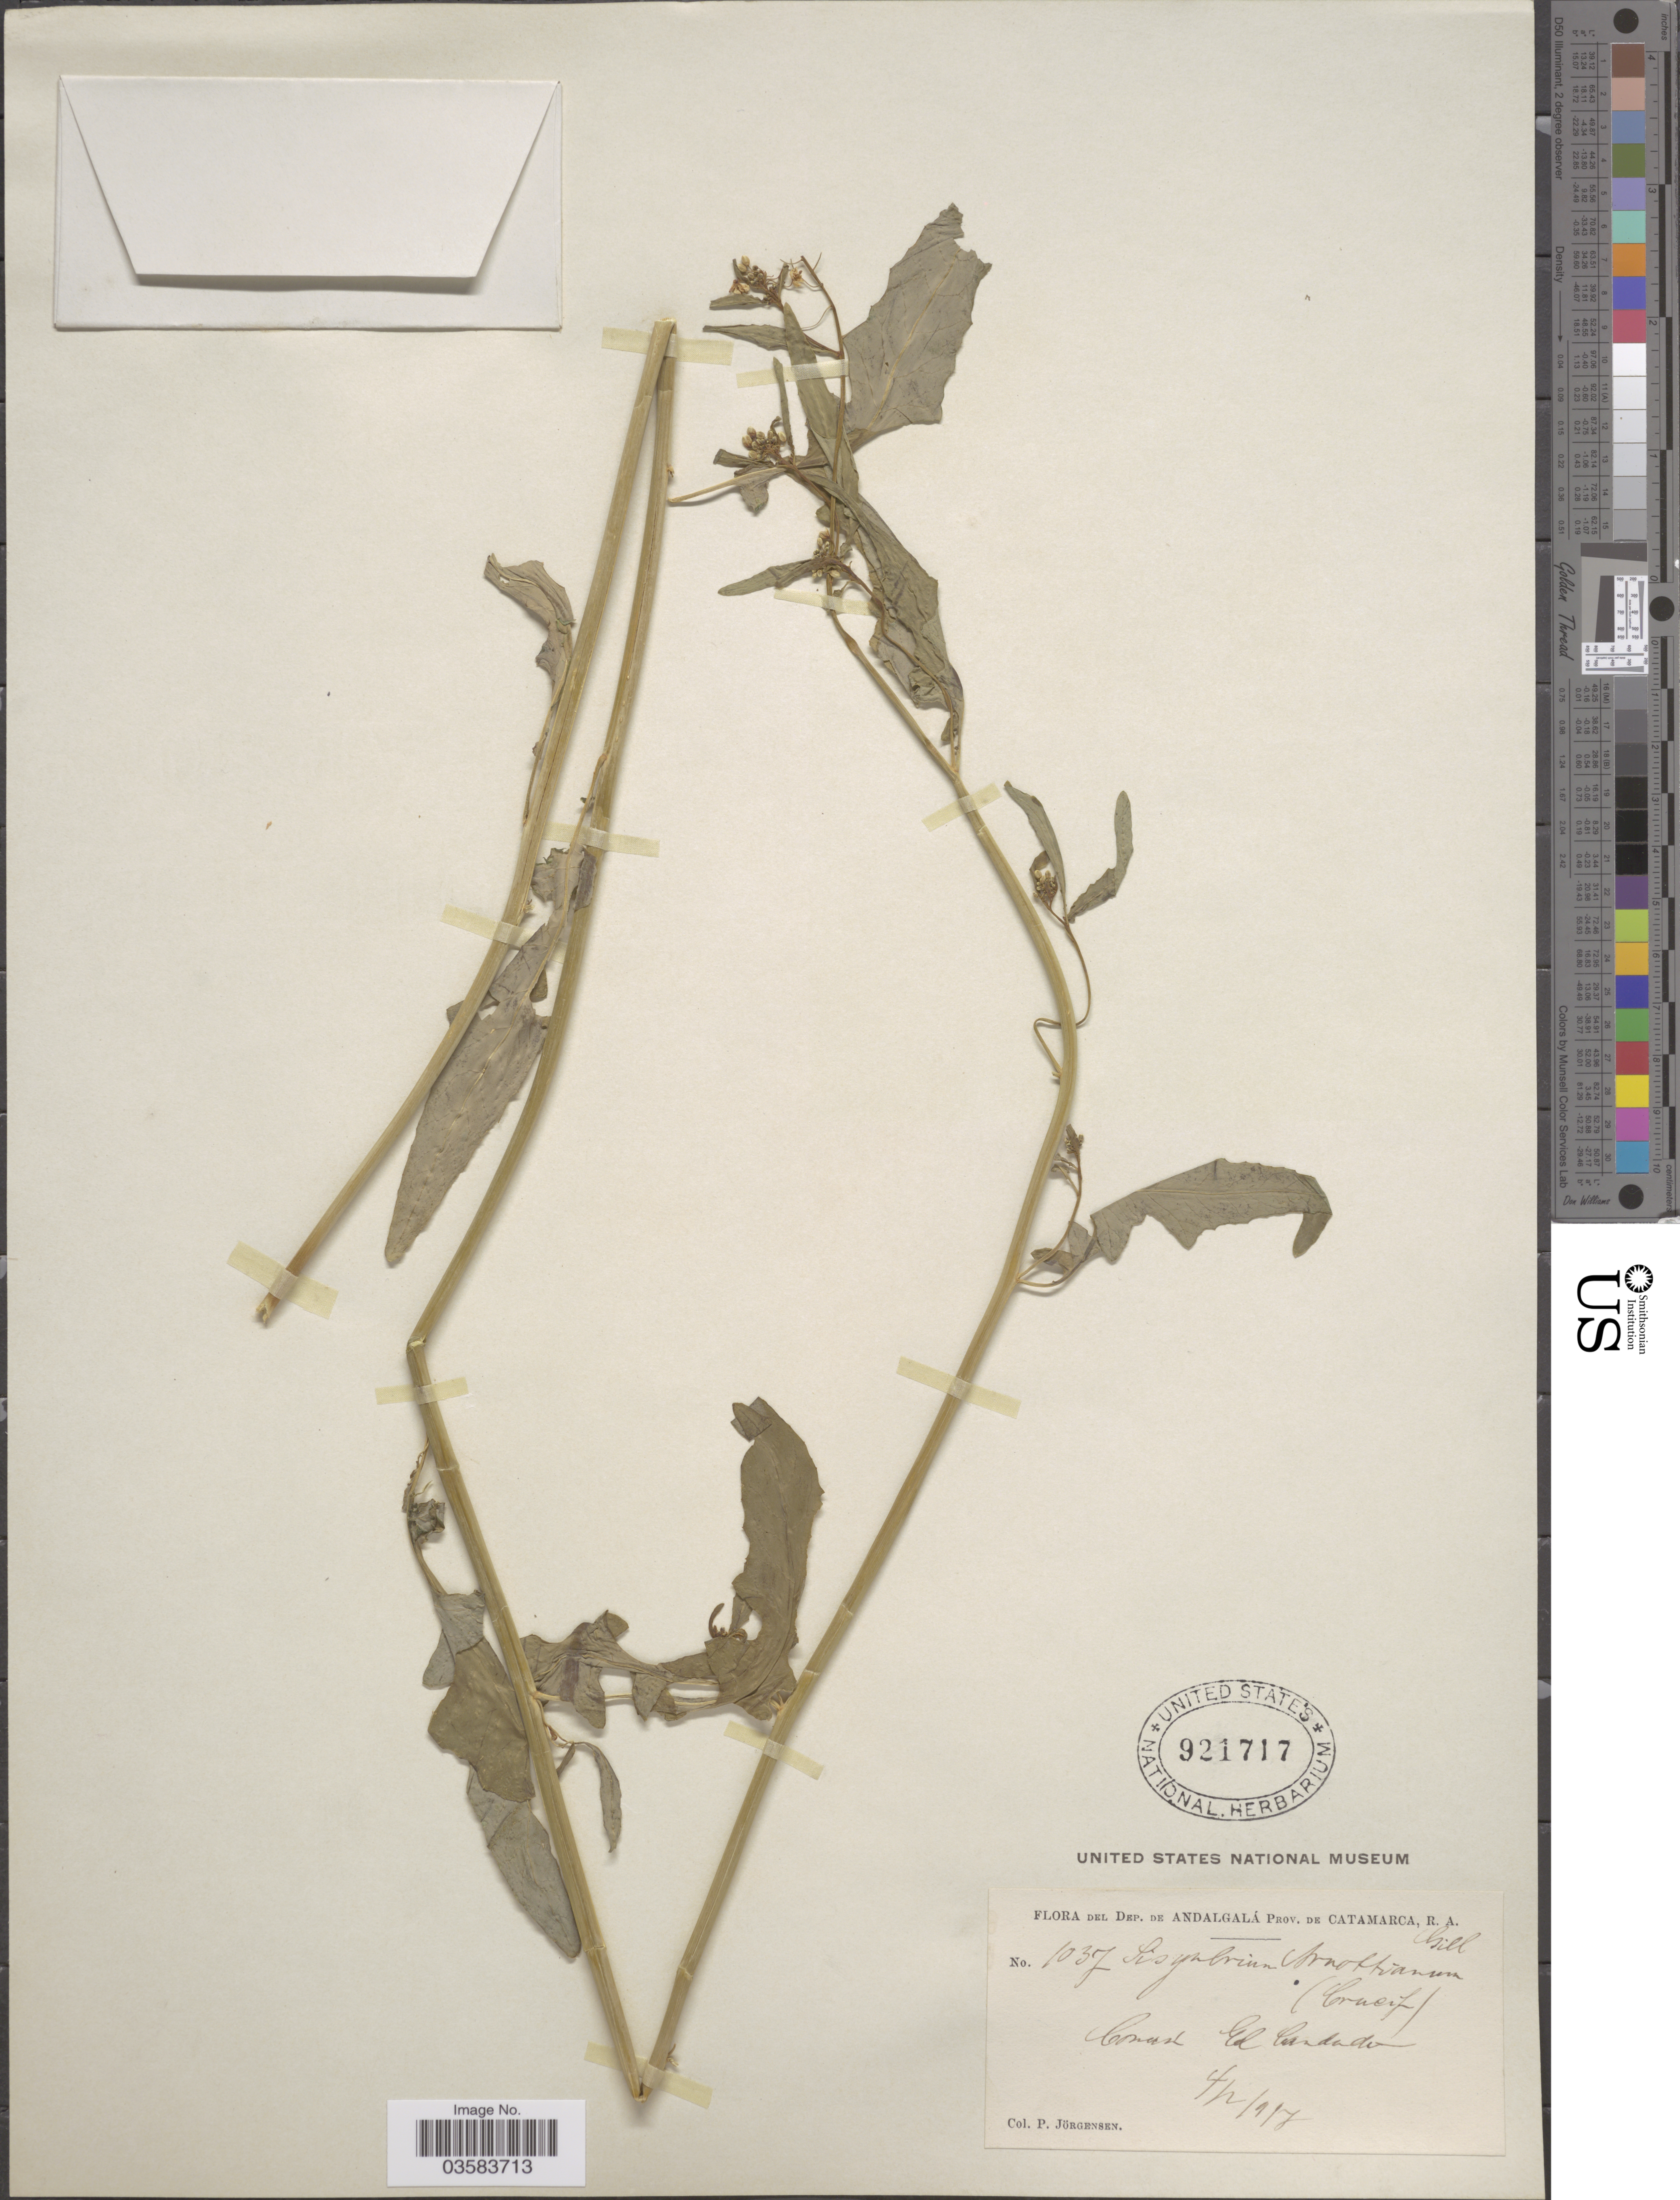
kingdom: Plantae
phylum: Tracheophyta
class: Magnoliopsida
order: Brassicales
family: Brassicaceae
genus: Polypsecadium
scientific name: Polypsecadium arnottianum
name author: (Gillies ex Hook. & Arn.) Al-Shehbaz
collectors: P. Jörgensen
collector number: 1037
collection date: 1917-02-04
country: Argentina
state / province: Catamarca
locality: Dep. de Andalgalá. Común El Candado.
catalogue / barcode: US 921717